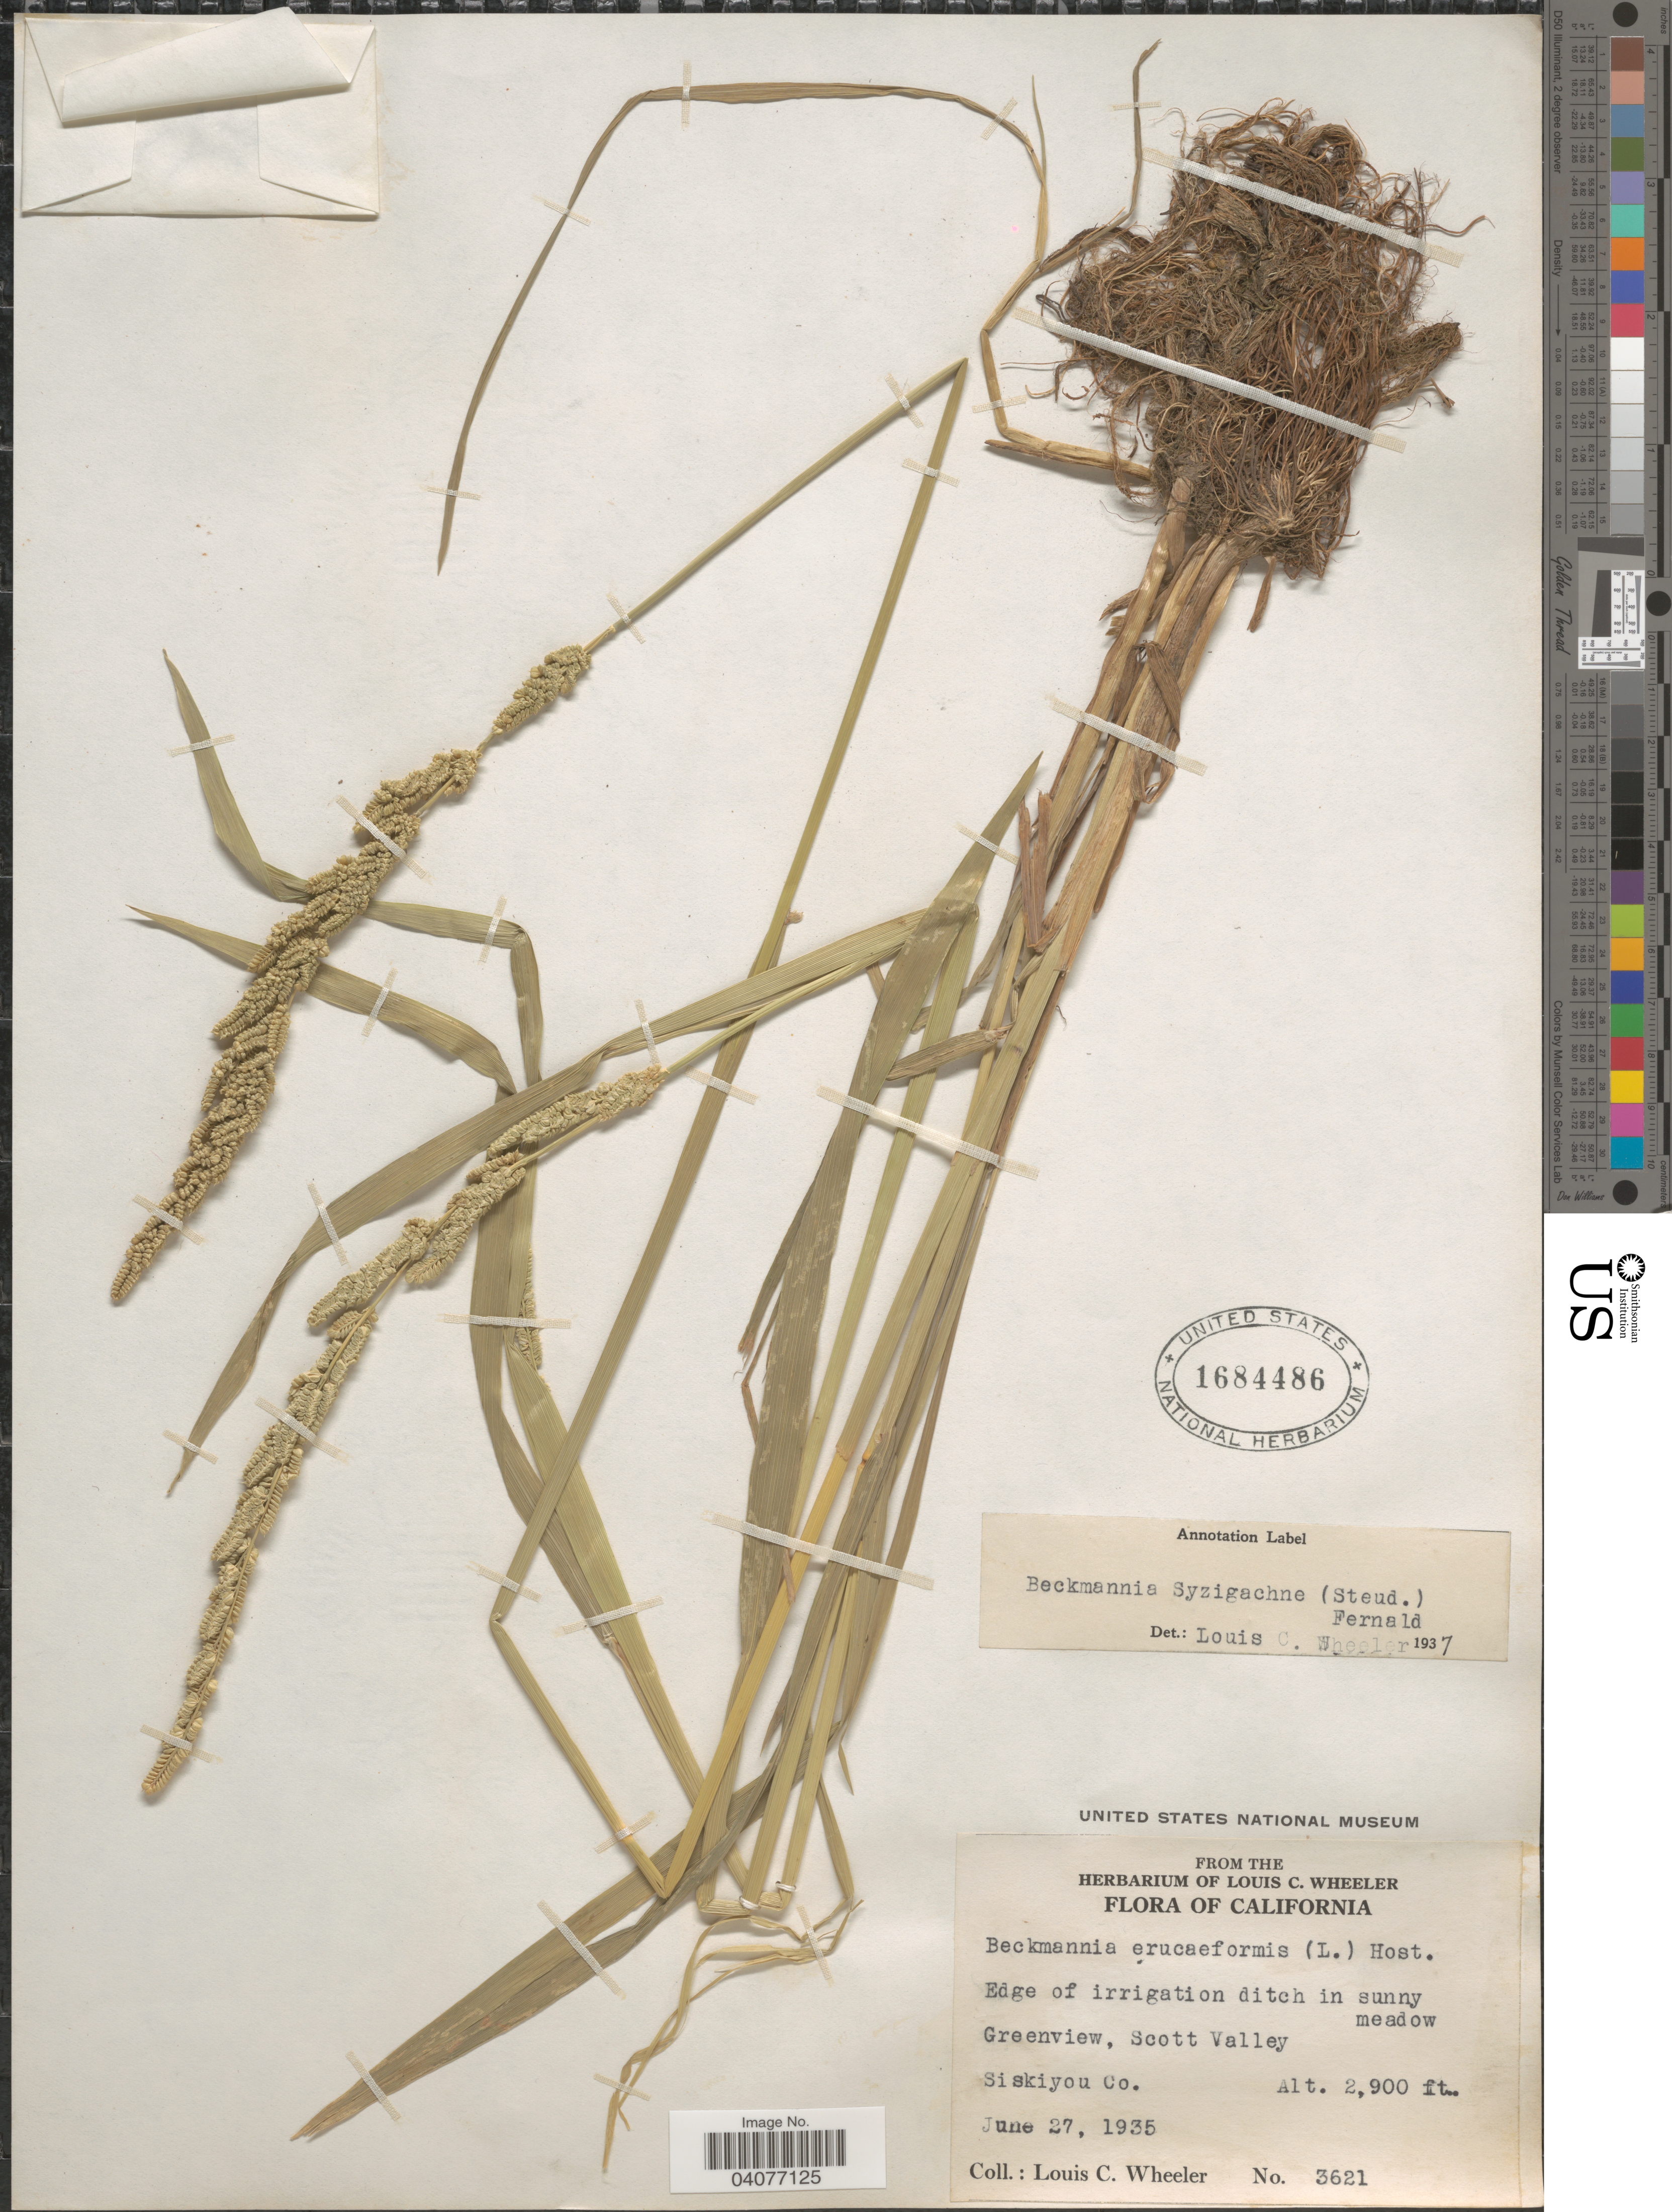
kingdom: Plantae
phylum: Tracheophyta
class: Liliopsida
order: Poales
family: Poaceae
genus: Beckmannia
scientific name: Beckmannia syzigachne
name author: (Steud.) Fernald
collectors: L. C. Wheeler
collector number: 3621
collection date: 1935-06-27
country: United States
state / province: California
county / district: Siskiyou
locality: Greenview, Scott Valley. Siskiyou Co.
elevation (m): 884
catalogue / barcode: US 1684486